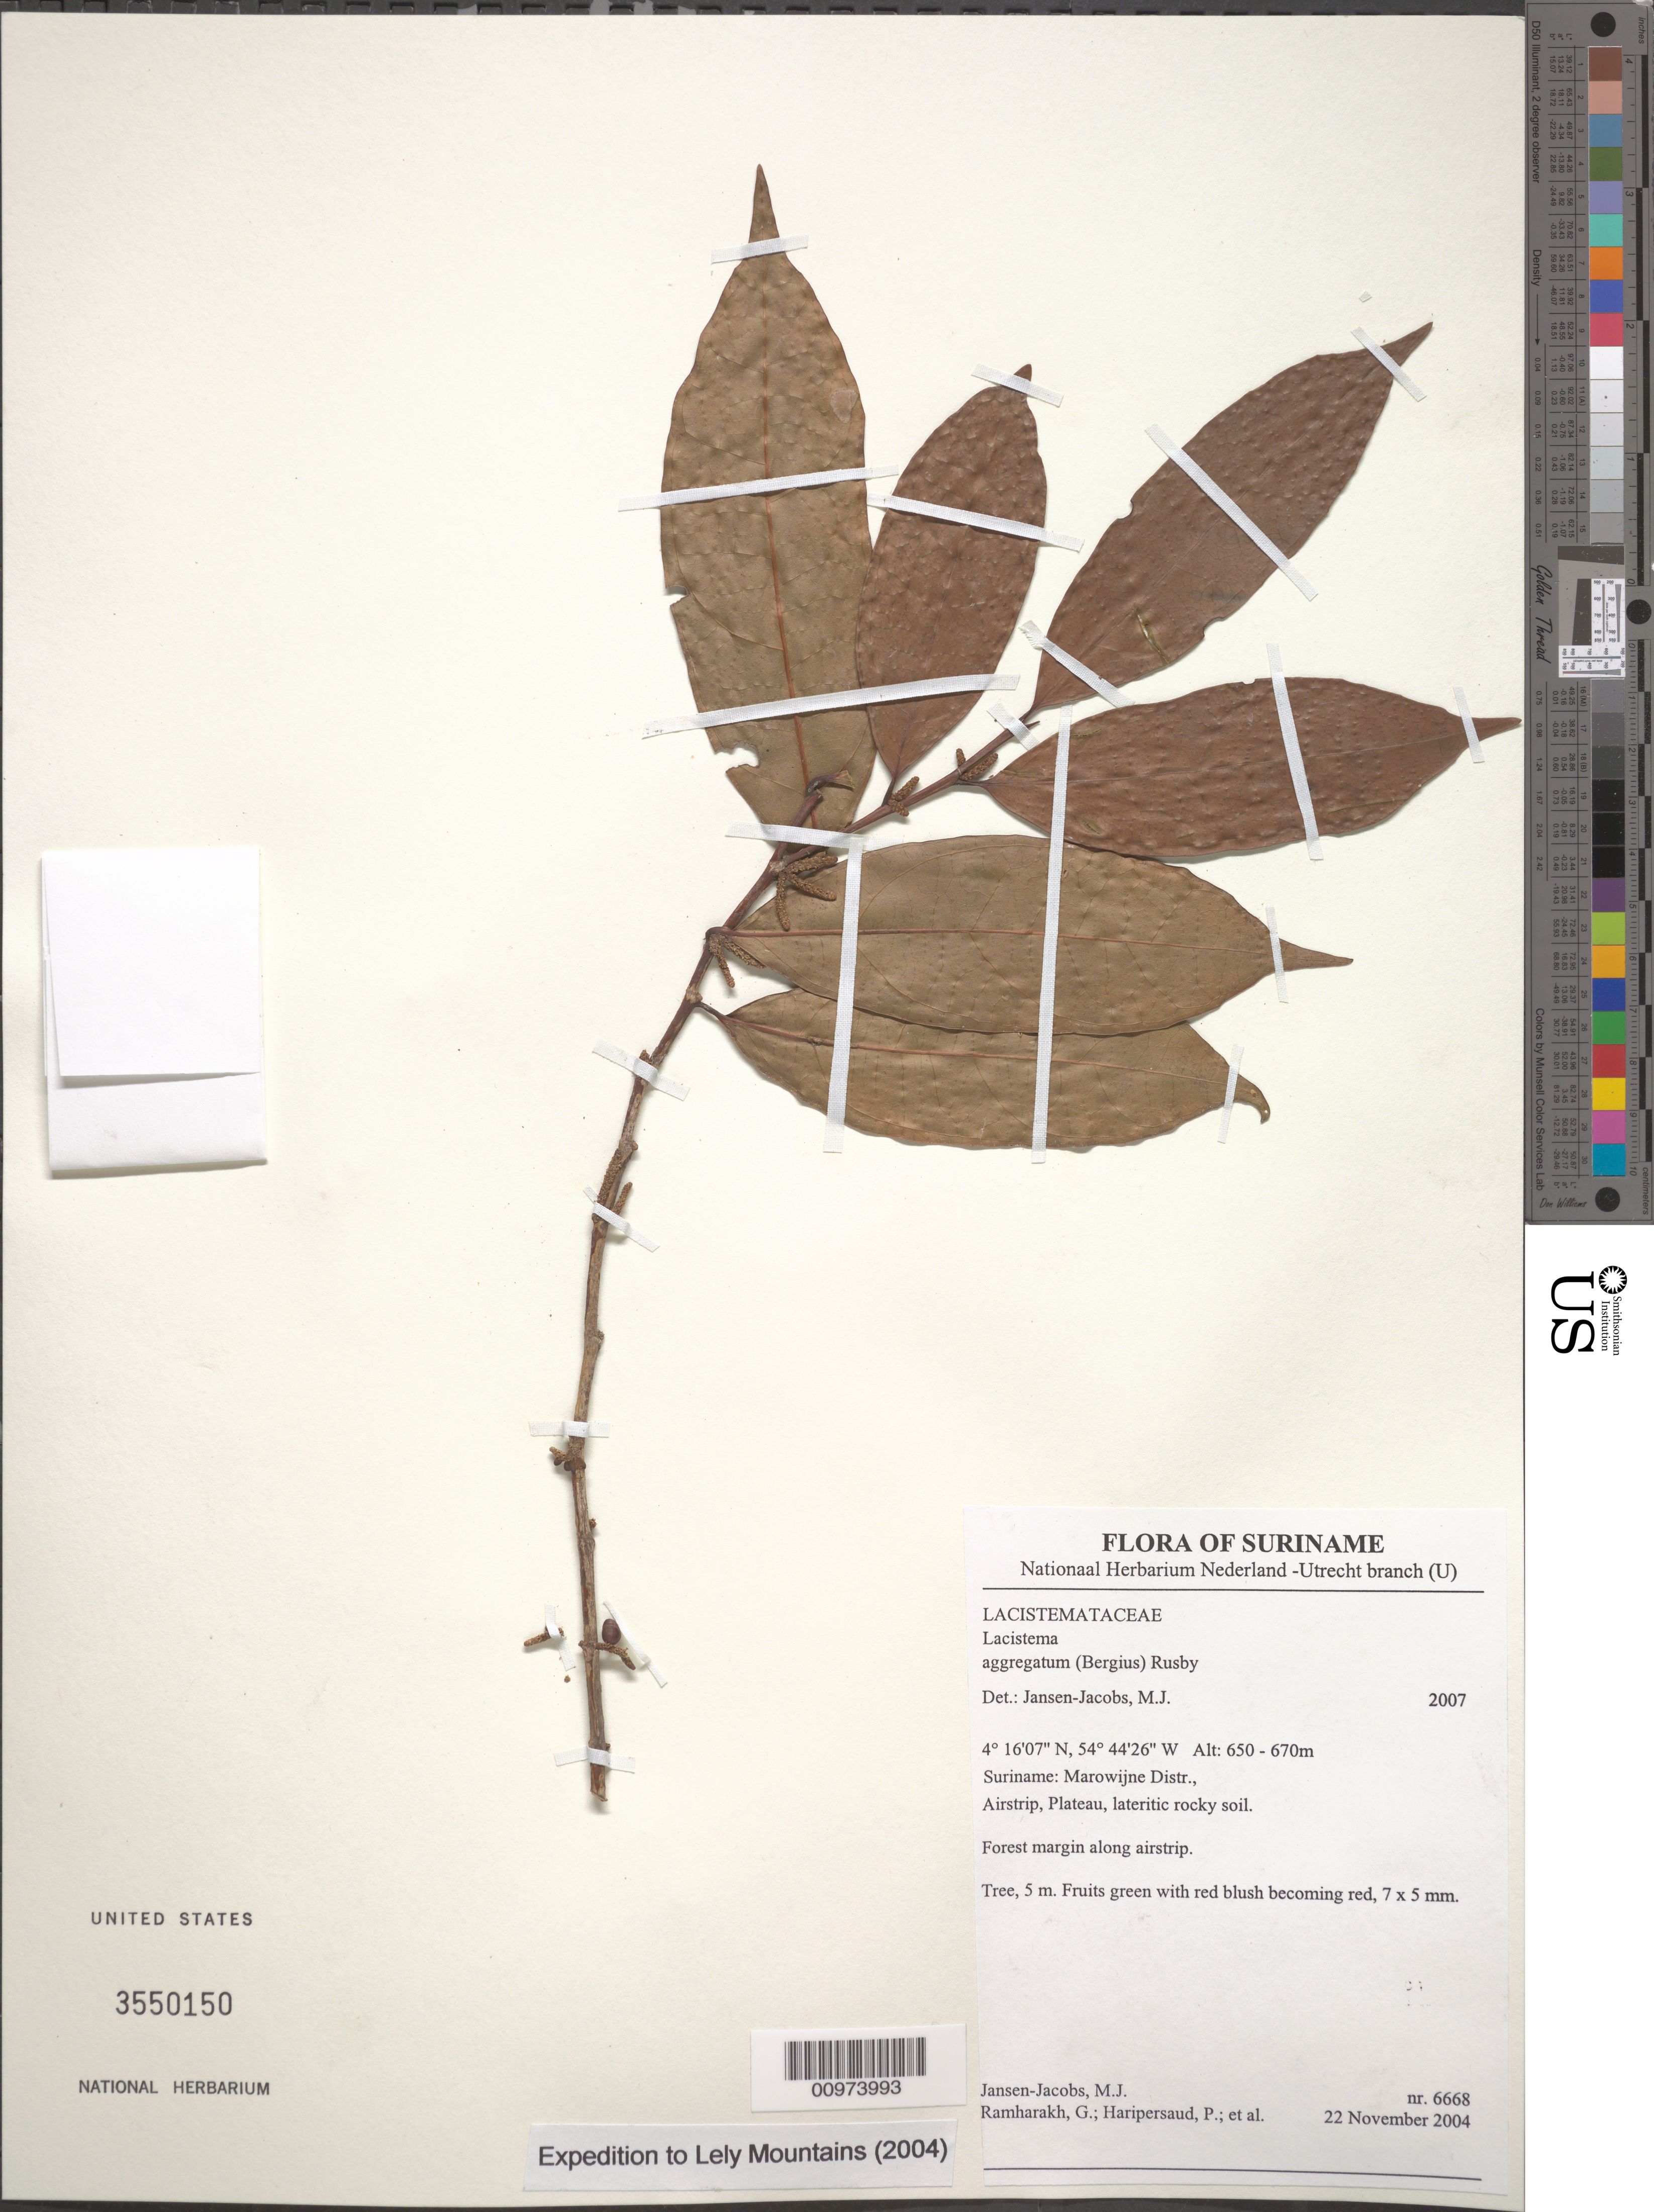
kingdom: Plantae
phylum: Tracheophyta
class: Magnoliopsida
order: Malpighiales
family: Lacistemataceae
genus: Lacistema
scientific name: Lacistema aggregatum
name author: (P.J. Bergius) Rusby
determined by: Jansen-Jacobs, M. J., (U), Nationaal Herbarium Nederland, Utrecht University branch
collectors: M. J. Jansen-Jacobs et al.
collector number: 6668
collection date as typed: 22-Nov-04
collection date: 2004-11-22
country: Suriname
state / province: Marowijne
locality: Marowijne Distr., Airstrip, Plateau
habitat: Lateritic rocky soil. Forest margin along airstrip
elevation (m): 650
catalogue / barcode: US 3550150